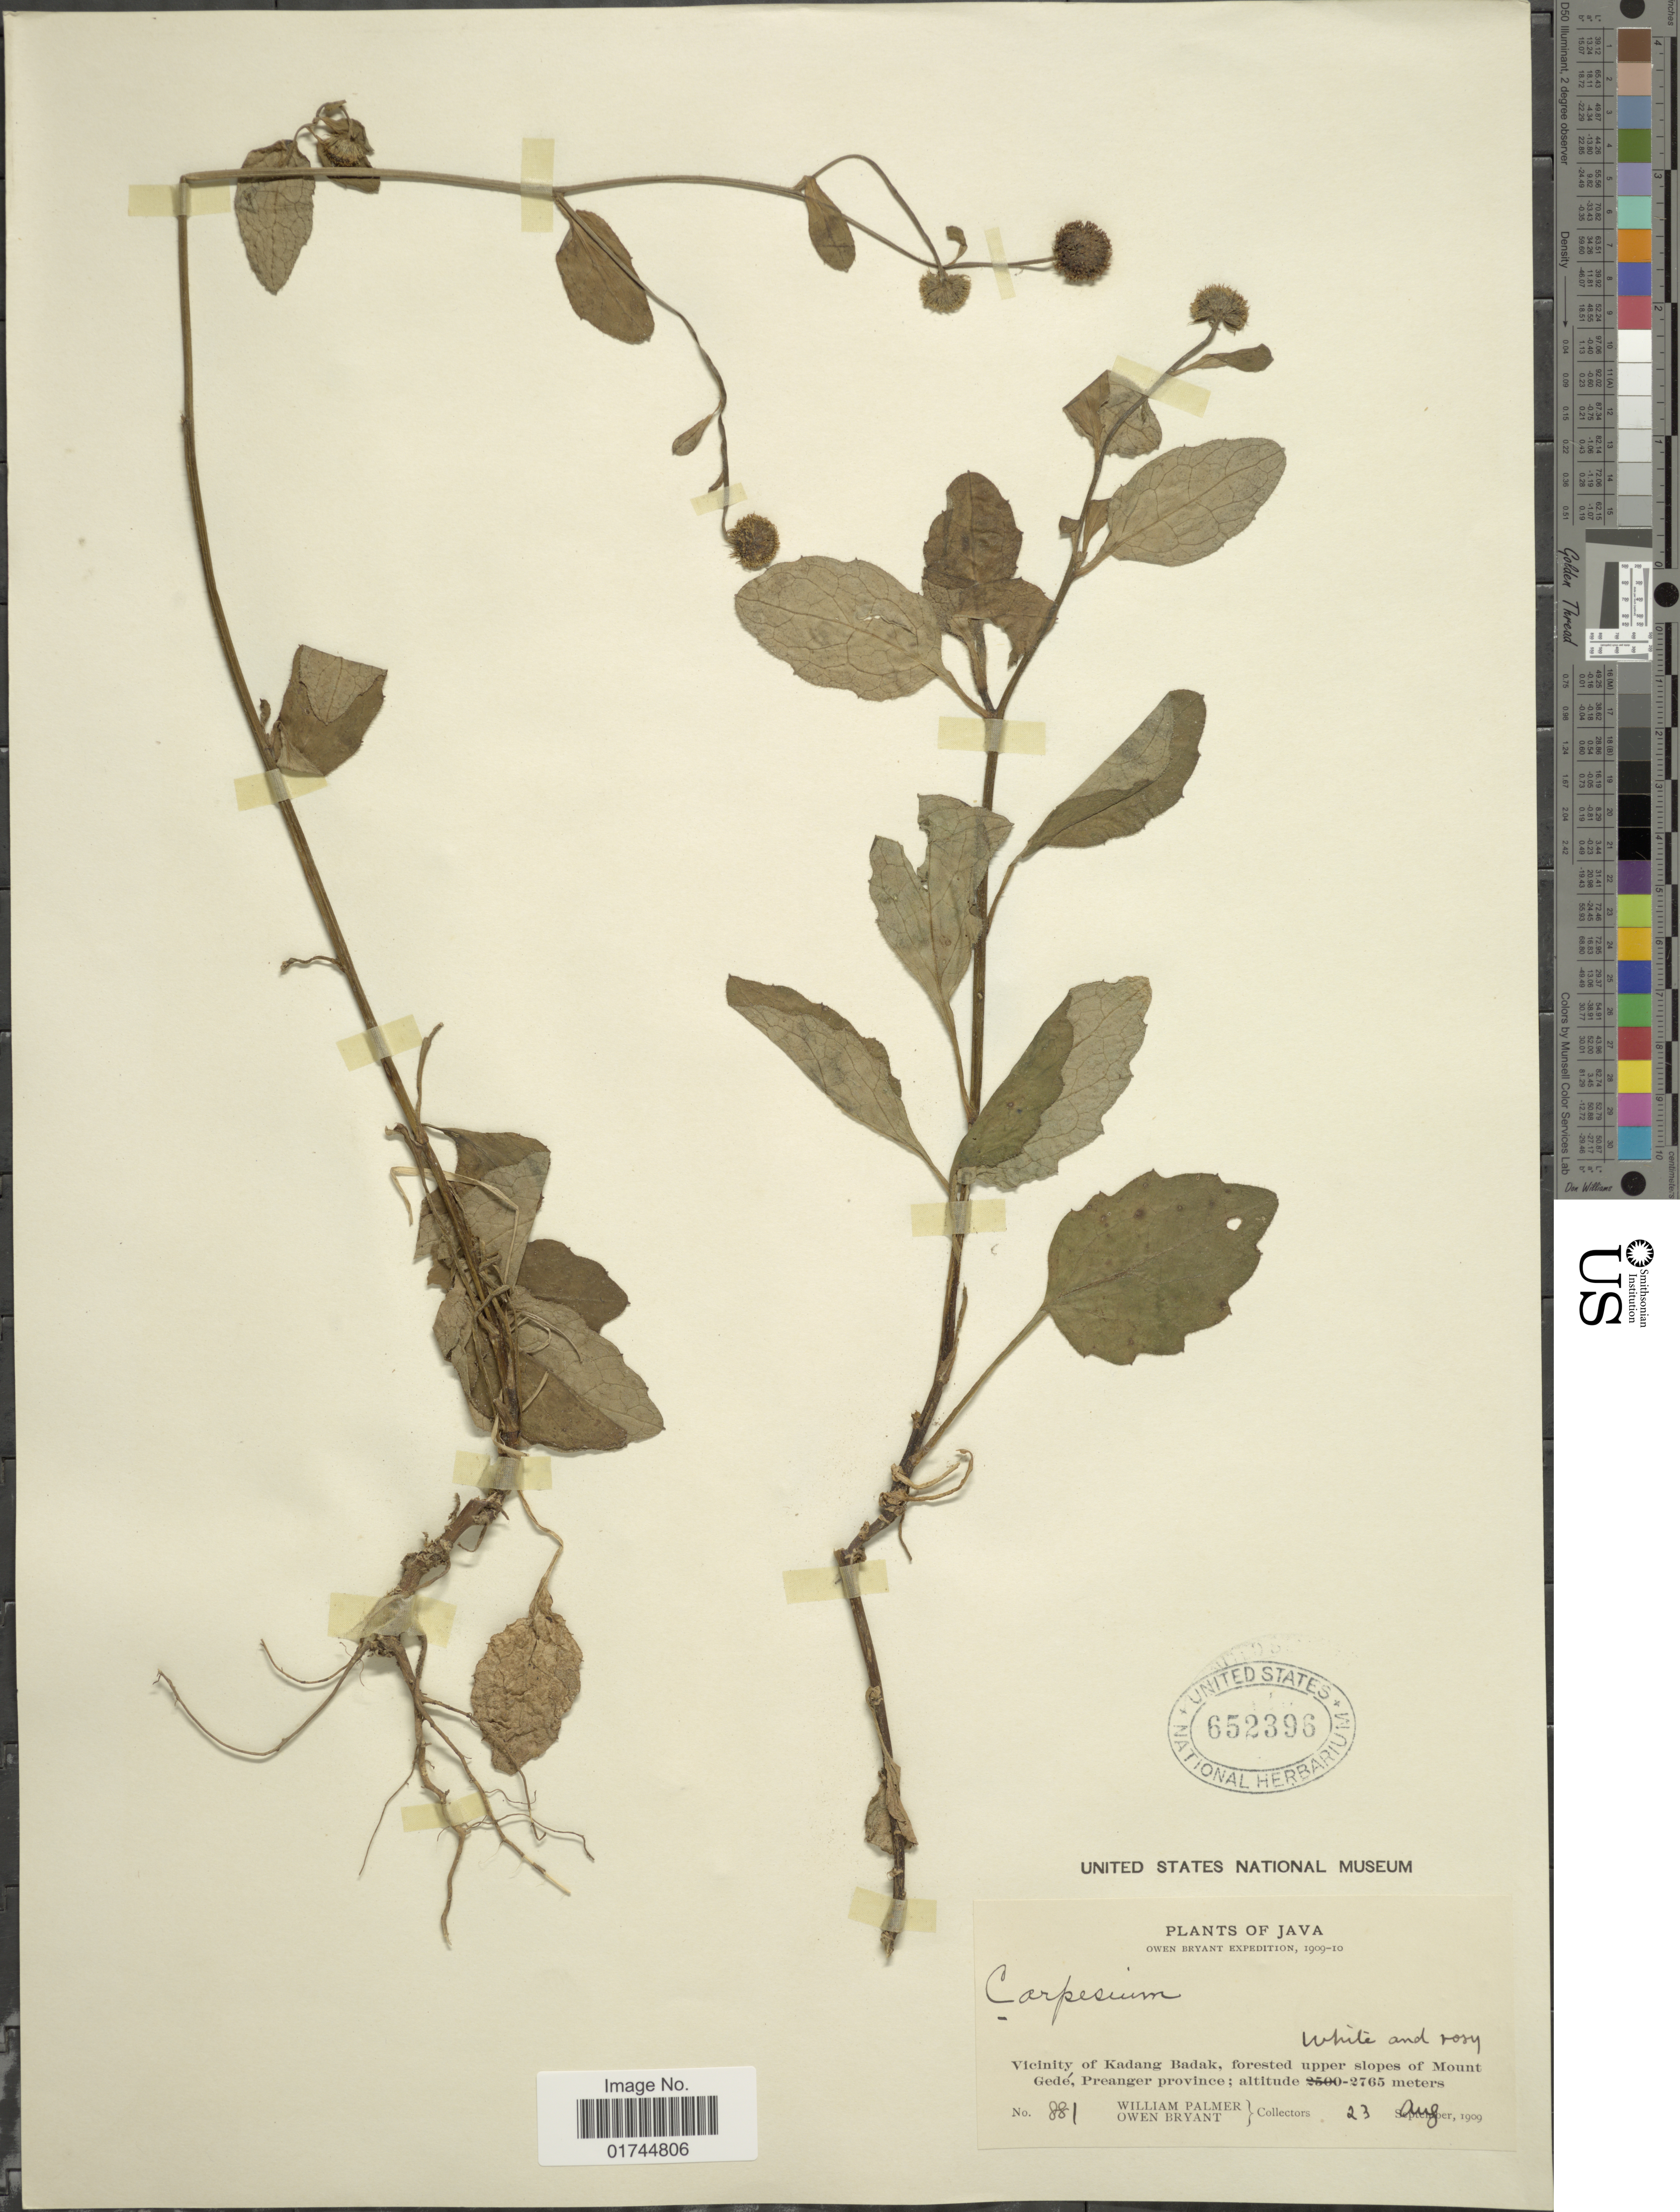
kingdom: Plantae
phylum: Tracheophyta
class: Magnoliopsida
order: Asterales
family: Asteraceae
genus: Carpesium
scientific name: Carpesium sp.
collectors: W. Palmer & O. Bryant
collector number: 881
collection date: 1909-08-23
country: Indonesia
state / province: Java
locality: Vicinity of Kadang Badak, forested upper slopes of Mount Gede, Preanger province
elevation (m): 2765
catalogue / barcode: US 652396